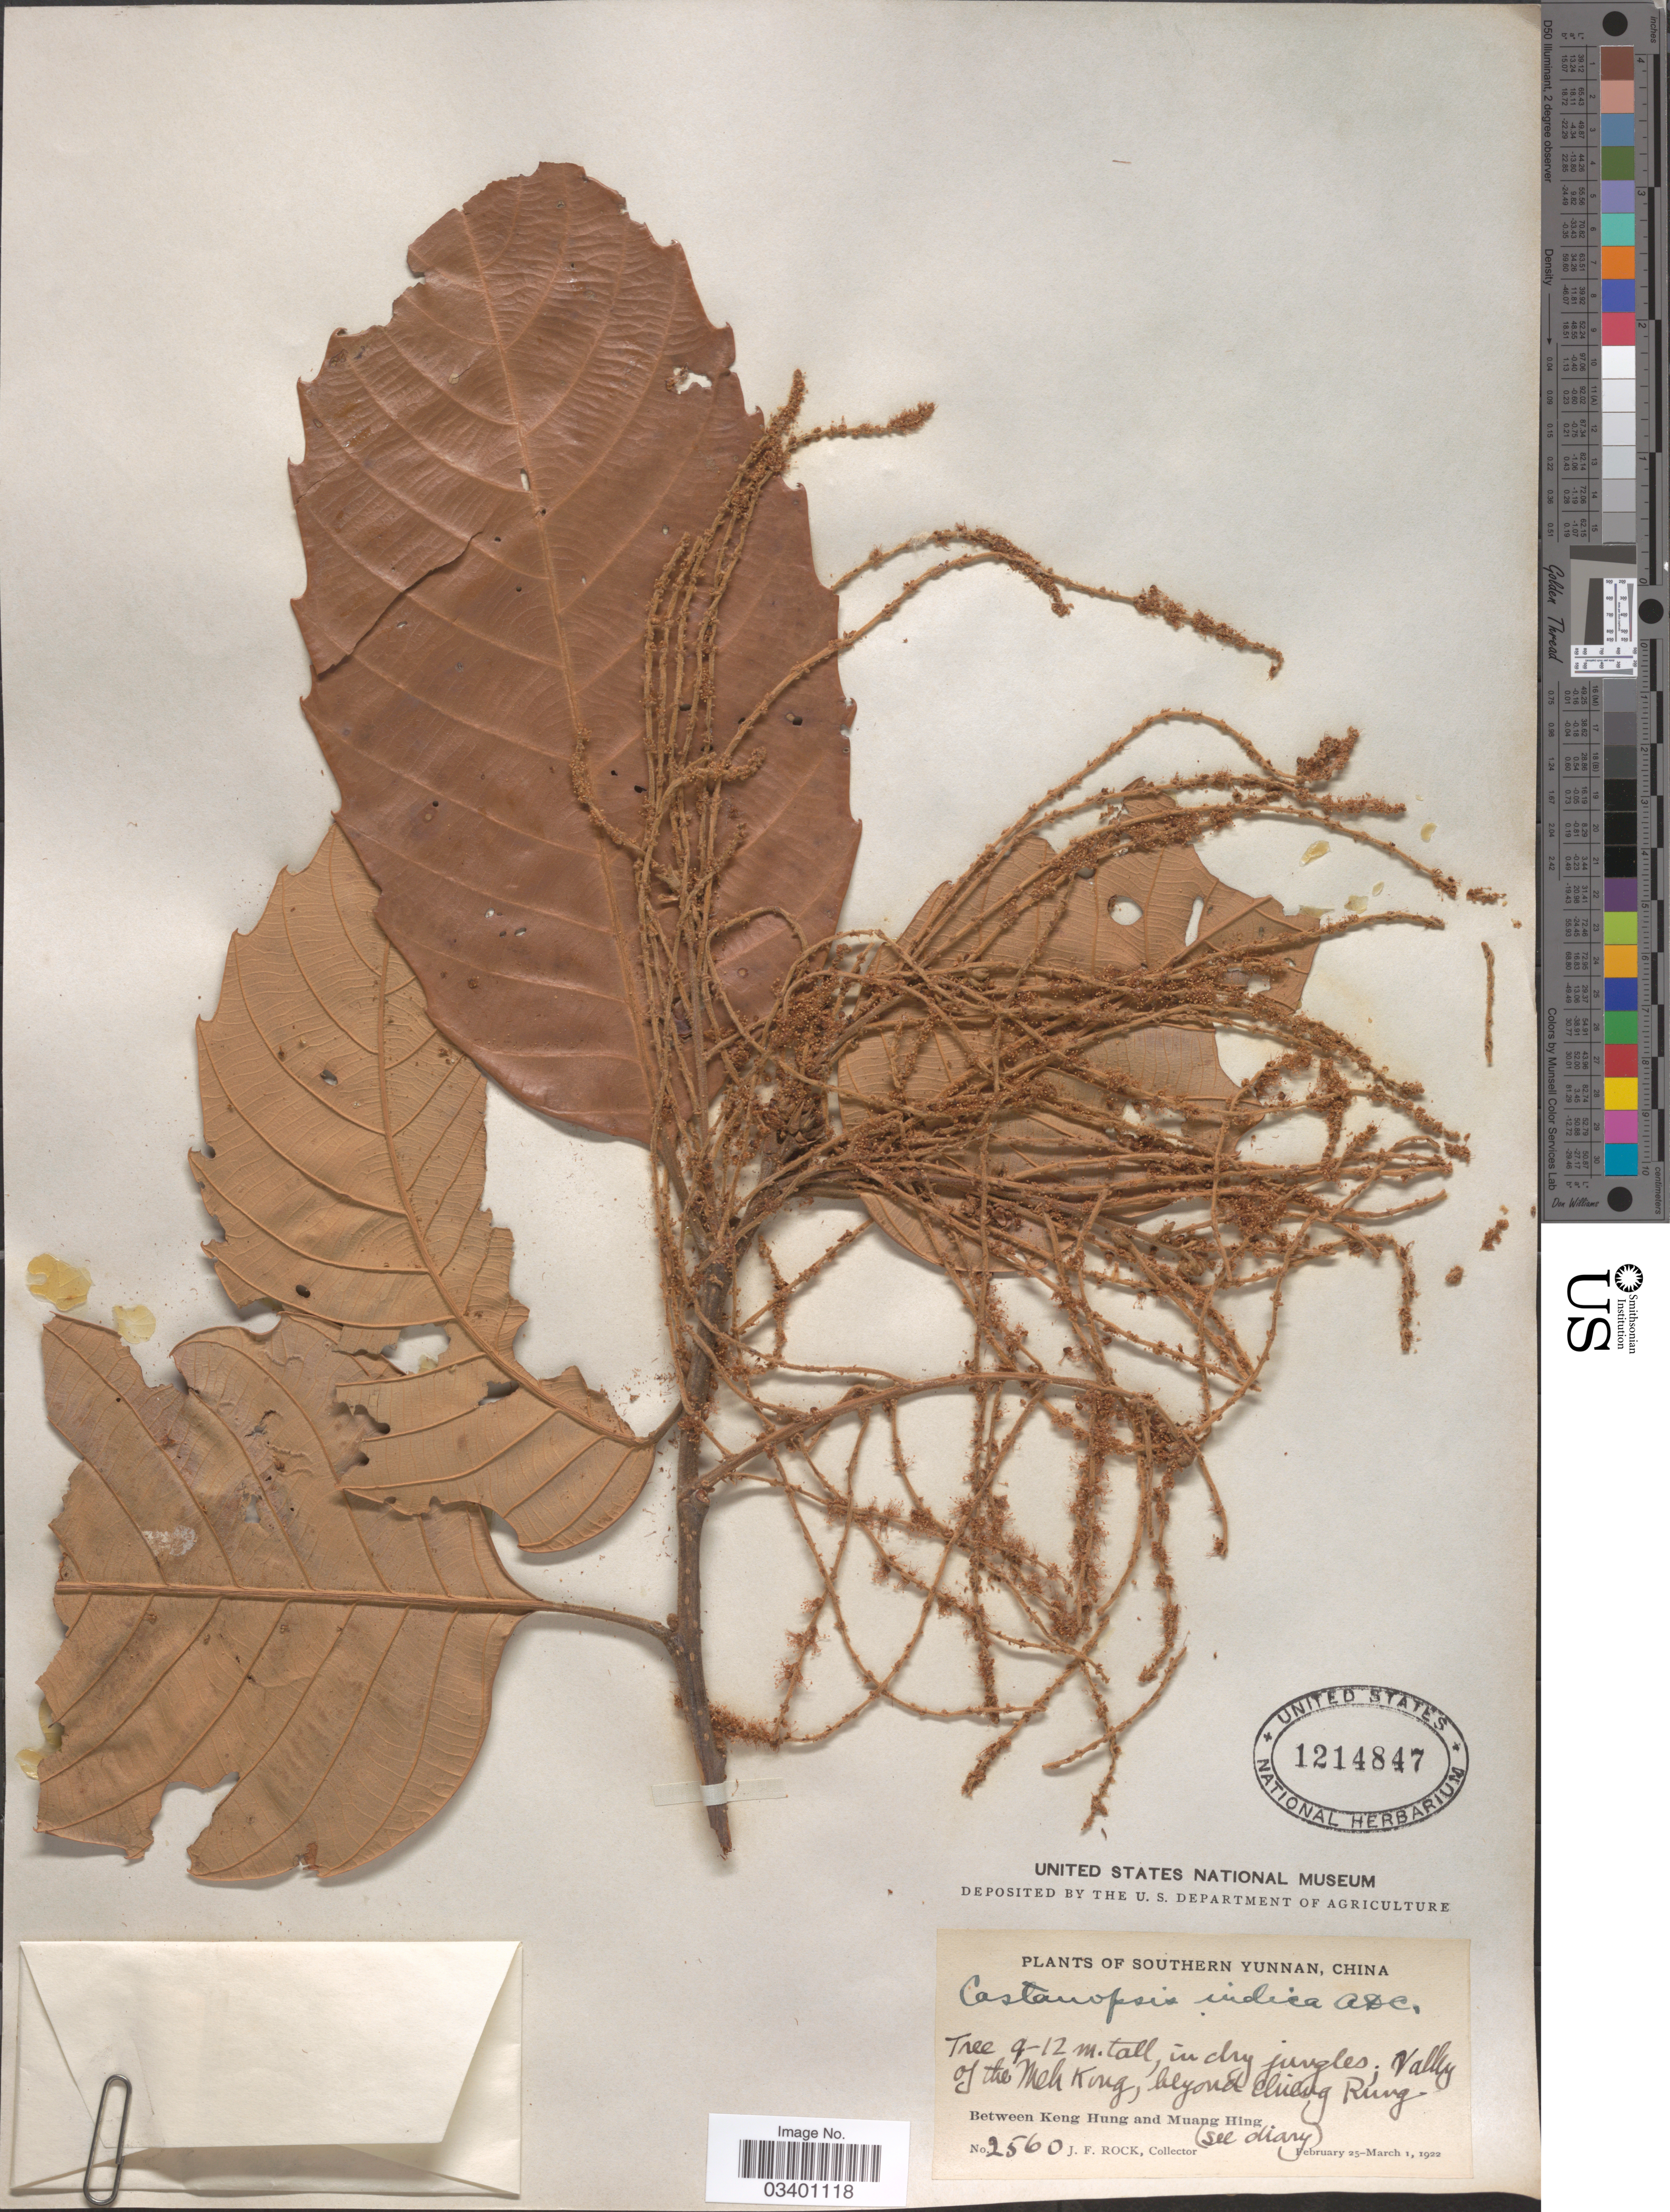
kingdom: Plantae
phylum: Tracheophyta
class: Magnoliopsida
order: Fagales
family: Fagaceae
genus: Castanopsis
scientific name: Castanopsis indica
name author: (Roxb.) A. DC.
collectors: J. Rock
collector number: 2560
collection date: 1922-02-25/1922-03-01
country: China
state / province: Yunnan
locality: Valley of the Meh Kong, beyond Chieng Rung. Between Keng Hung and Muang Hing.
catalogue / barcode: US 1214847